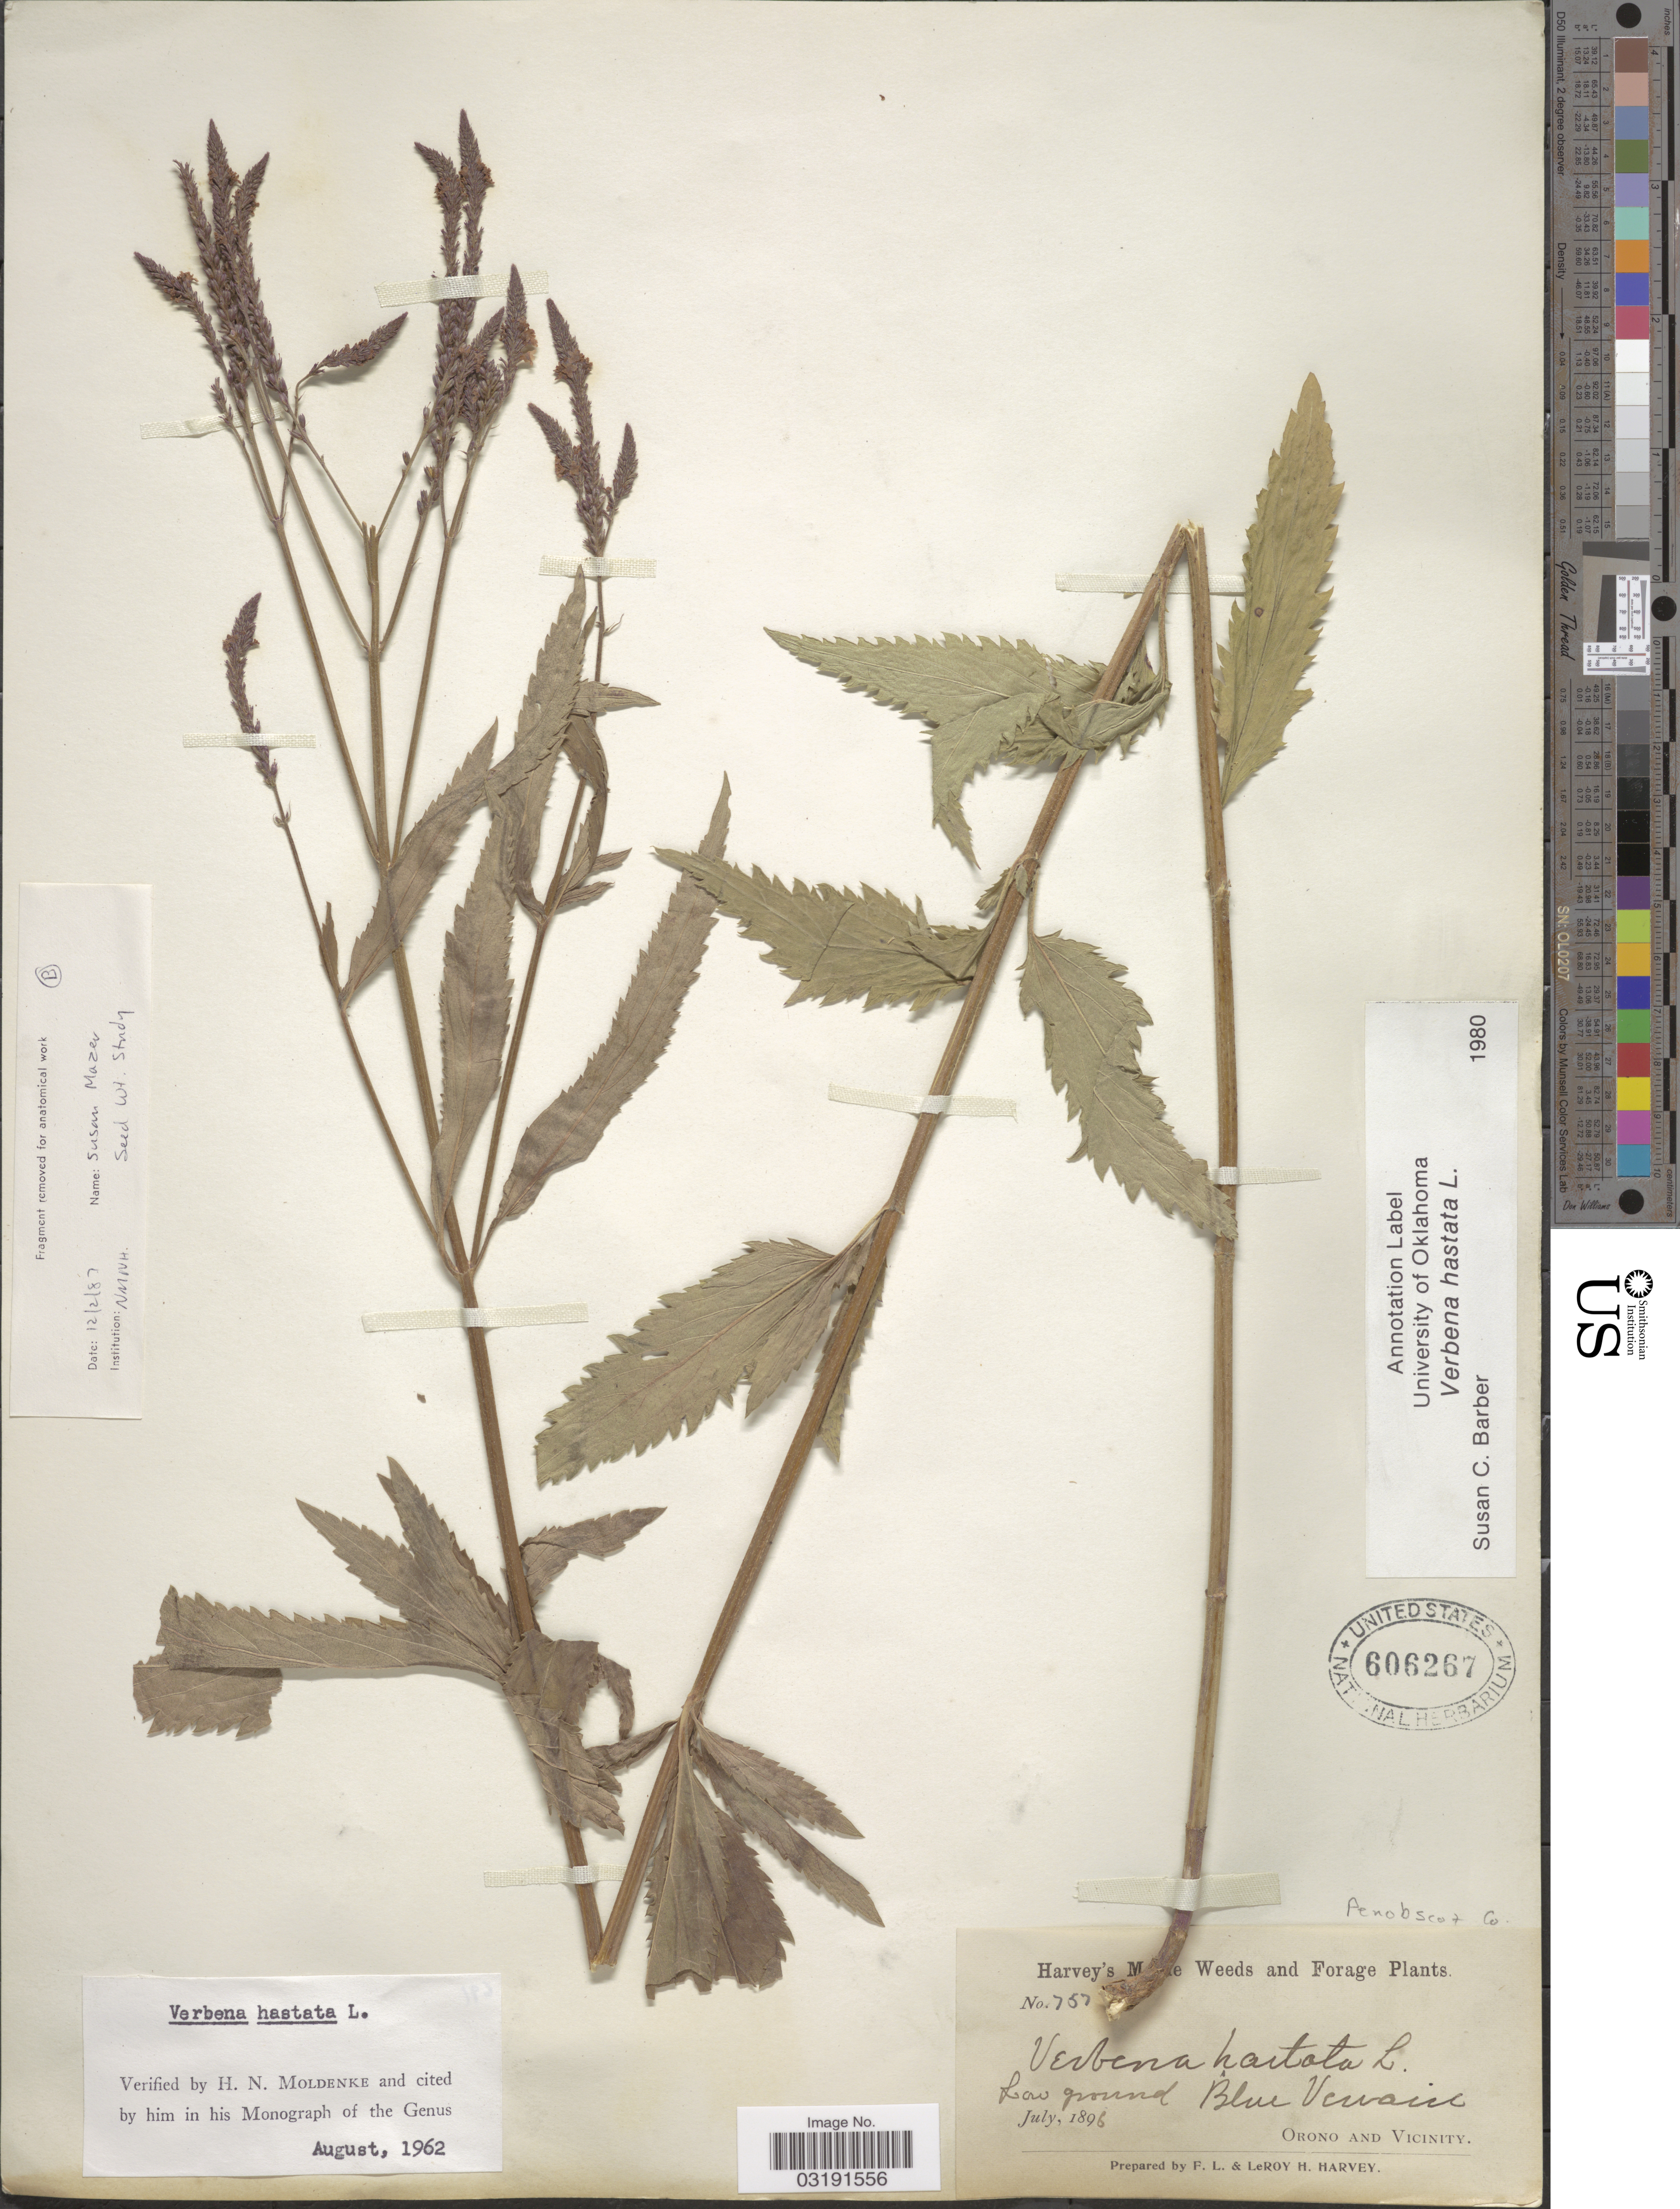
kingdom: Plantae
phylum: Tracheophyta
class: Magnoliopsida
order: Lamiales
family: Verbenaceae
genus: Verbena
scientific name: Verbena hastata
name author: L.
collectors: F. L. Harvey & L. H. Harvey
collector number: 757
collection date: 1896-07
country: United States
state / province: Maine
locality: Orono and Vicinity, Penobscot Co.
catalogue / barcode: US 606267